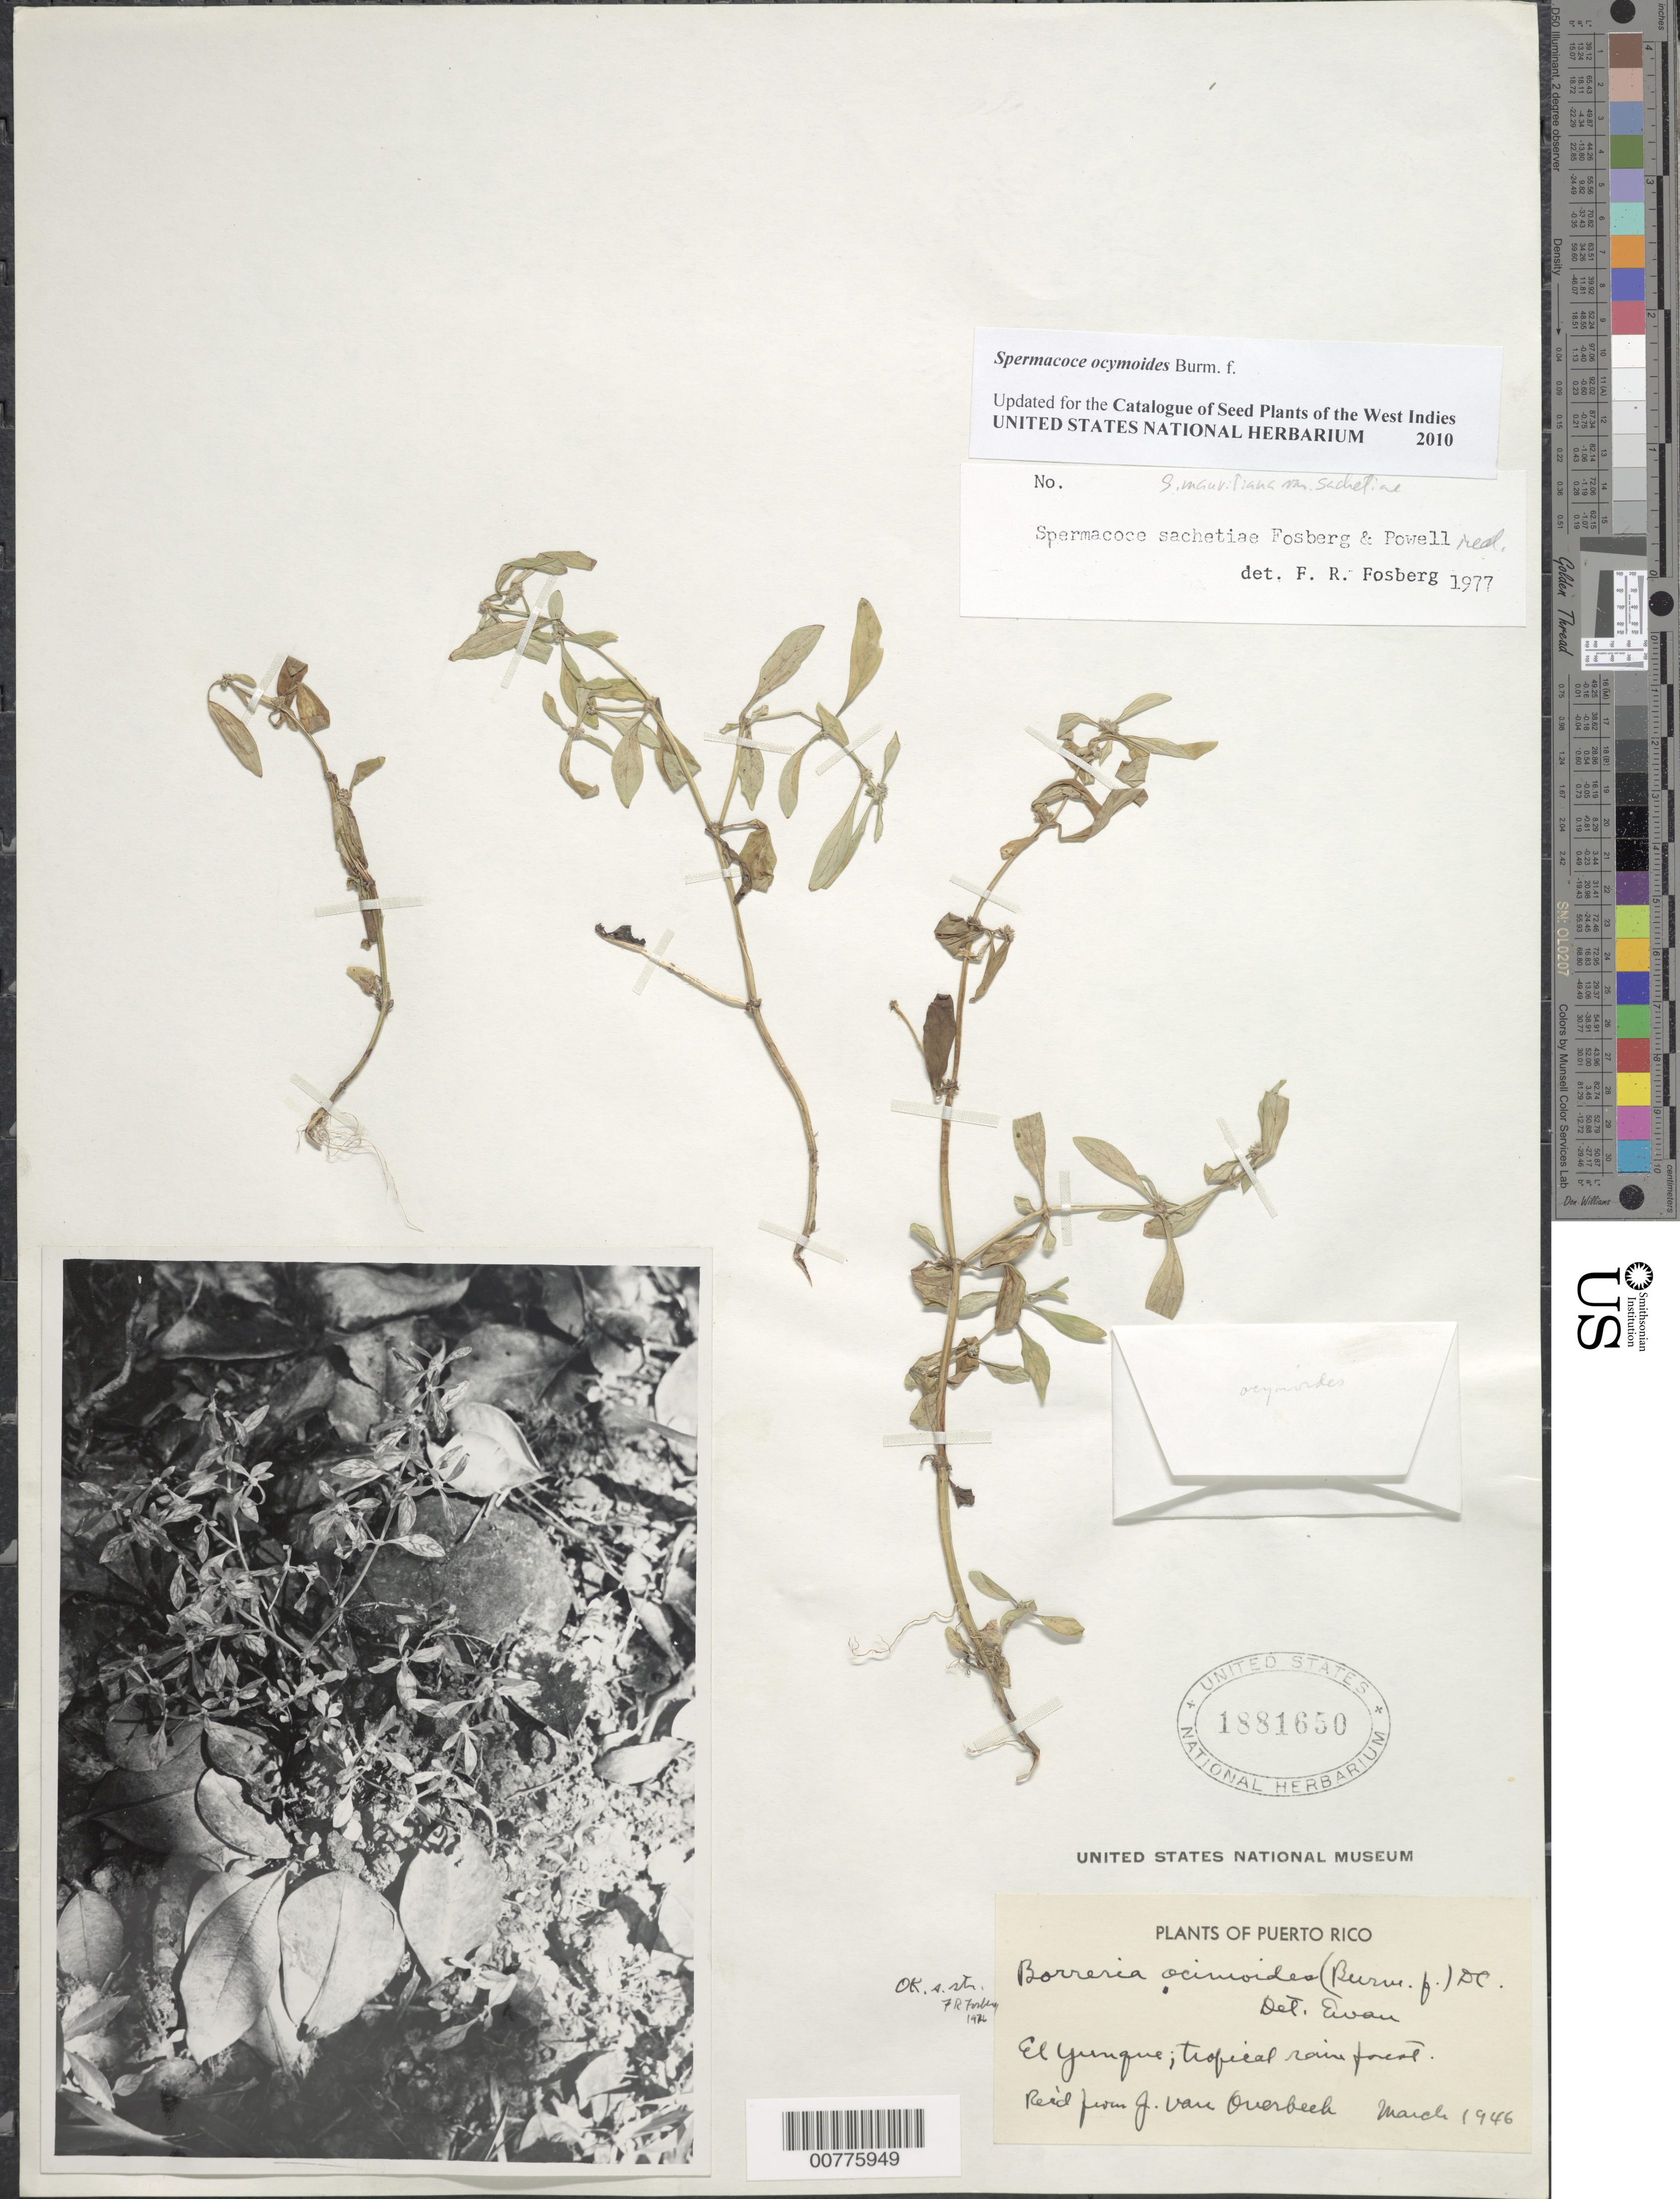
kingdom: Plantae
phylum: Tracheophyta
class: Magnoliopsida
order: Gentianales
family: Rubiaceae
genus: Spermacoce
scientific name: Spermacoce ocymoides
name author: Burm. f.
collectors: J. Van Overbeck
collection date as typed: Mar 1946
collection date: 1946-03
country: Puerto Rico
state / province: Río Grande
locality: El Yunque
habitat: Tropical rainforest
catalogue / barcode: US 1881650